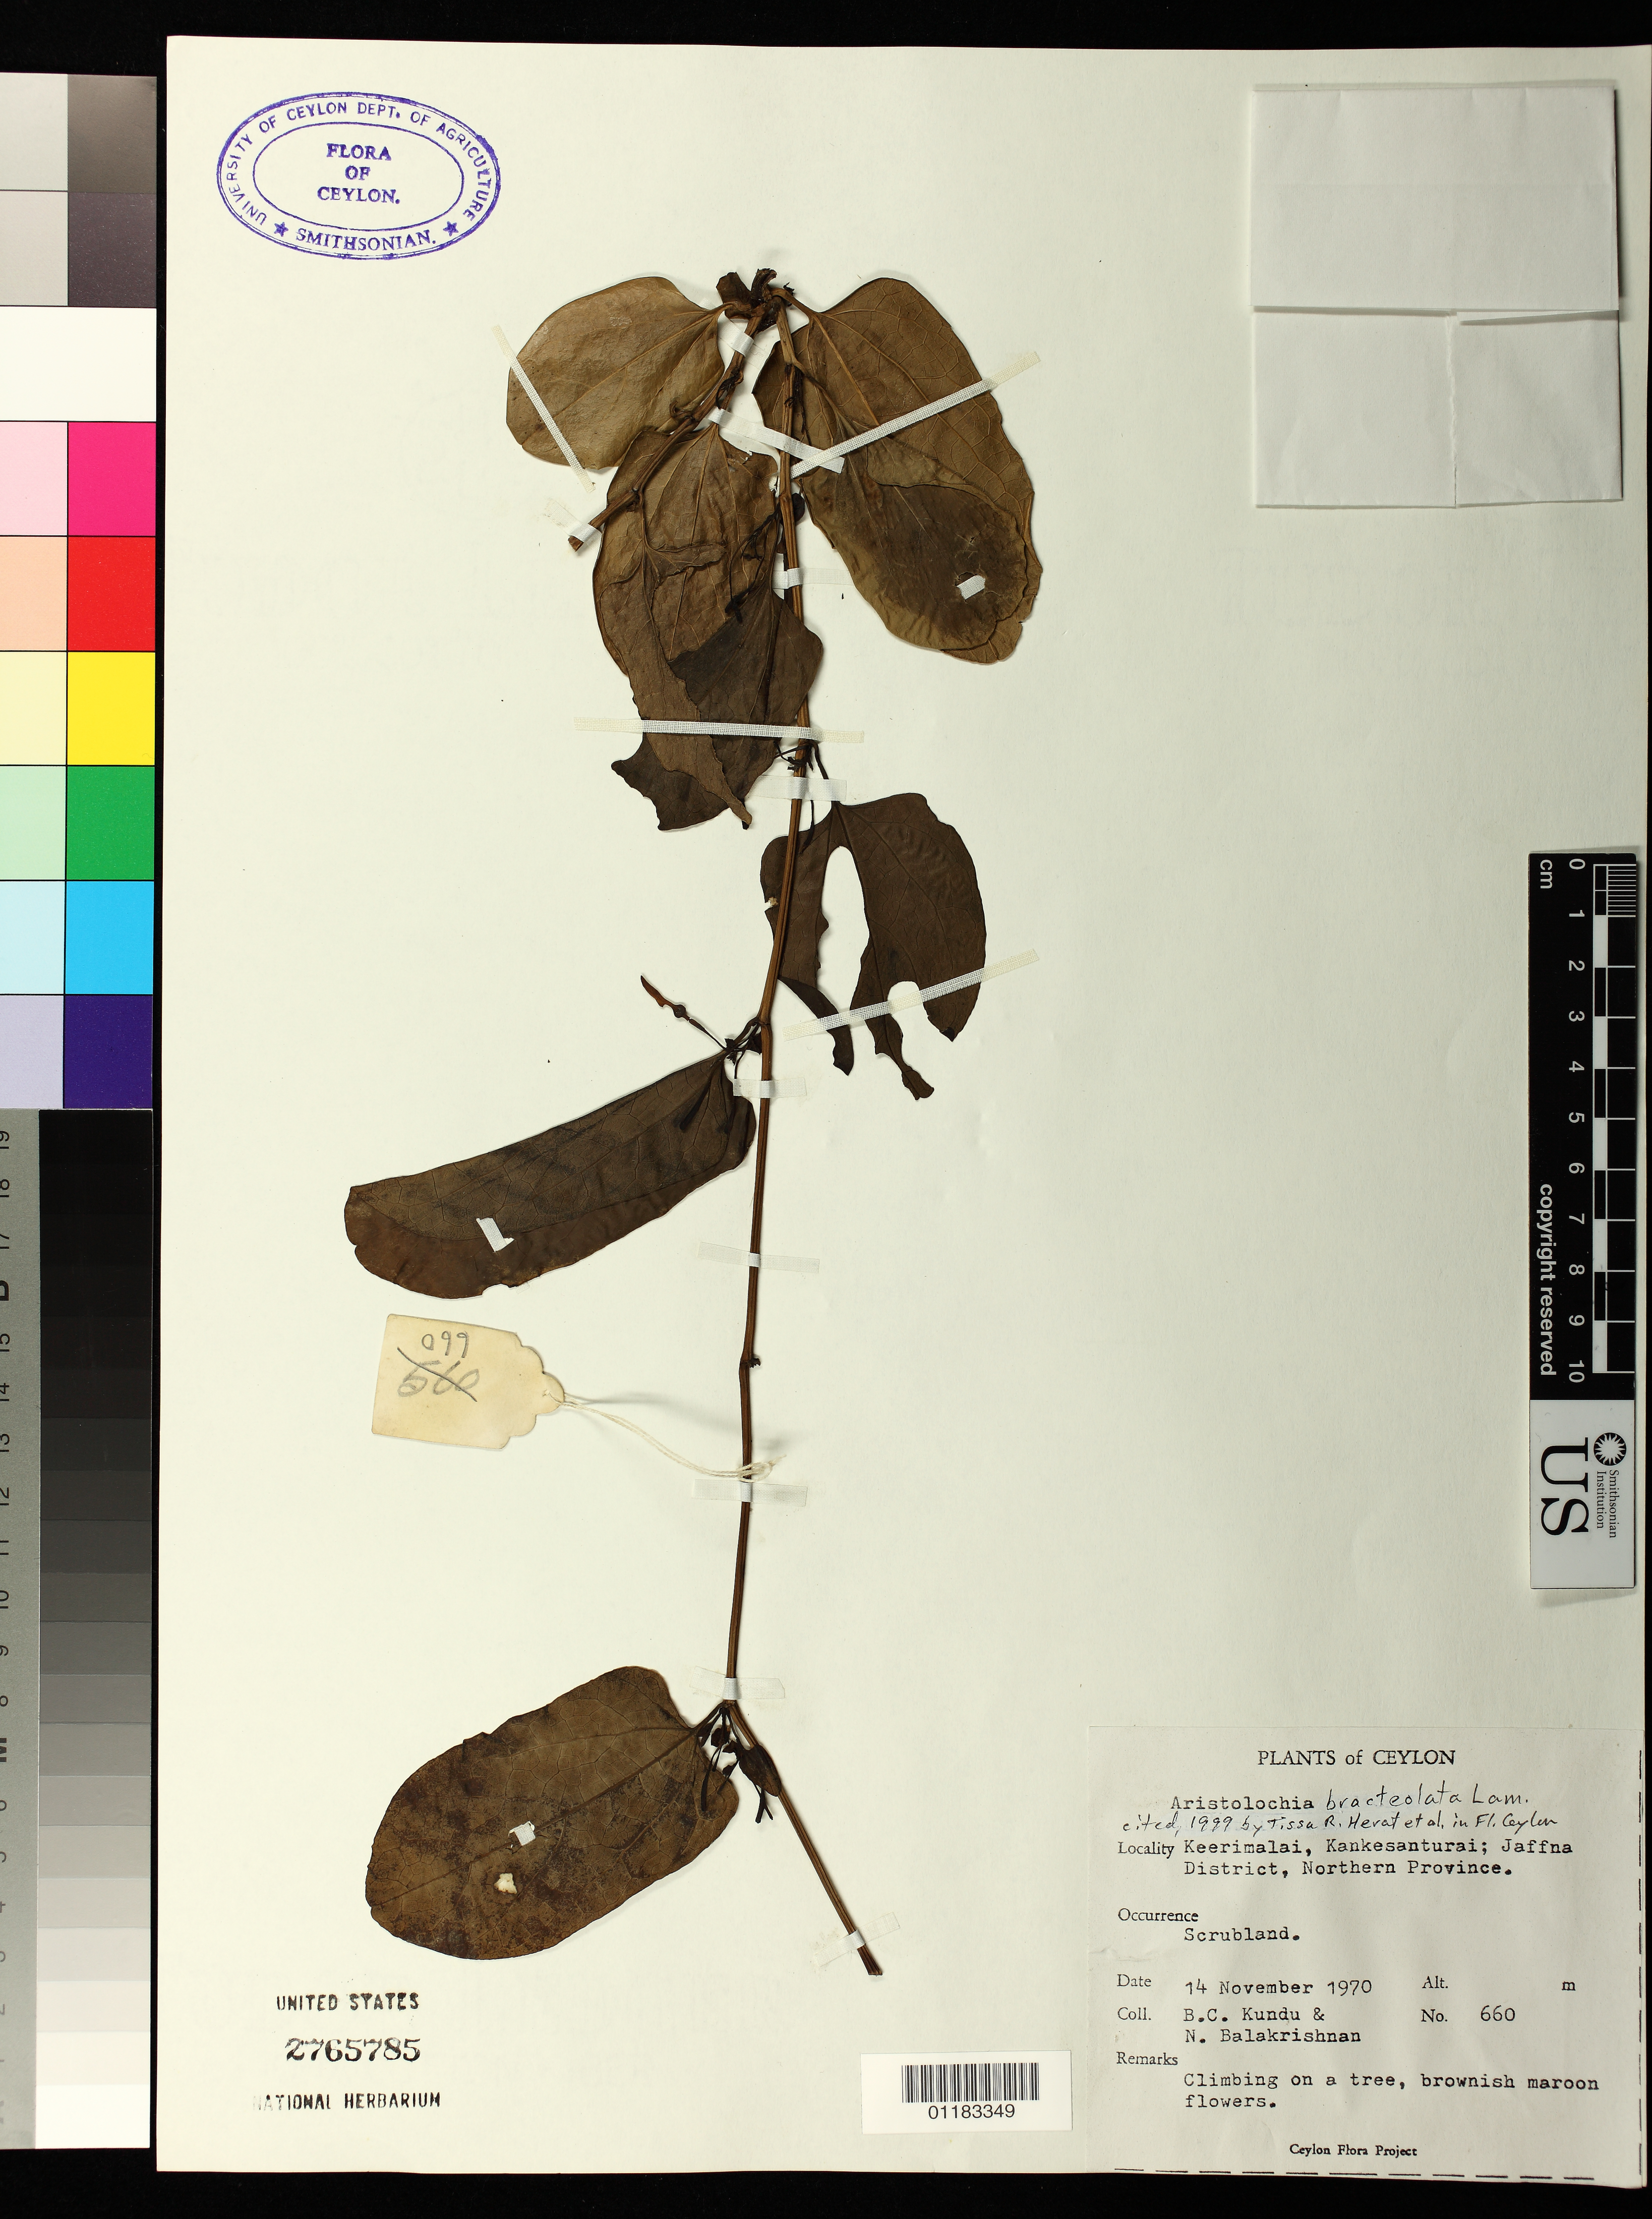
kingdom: Plantae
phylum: Tracheophyta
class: Magnoliopsida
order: Piperales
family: Aristolochiaceae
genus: Aristolochia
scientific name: Aristolochia bracteolata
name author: Lam.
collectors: B. C. Kundu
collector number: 660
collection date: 1970-11-14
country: Sri Lanka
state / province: Northern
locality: Keerimalai, Kankesanturai: Jaffna District.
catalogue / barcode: US 2765785